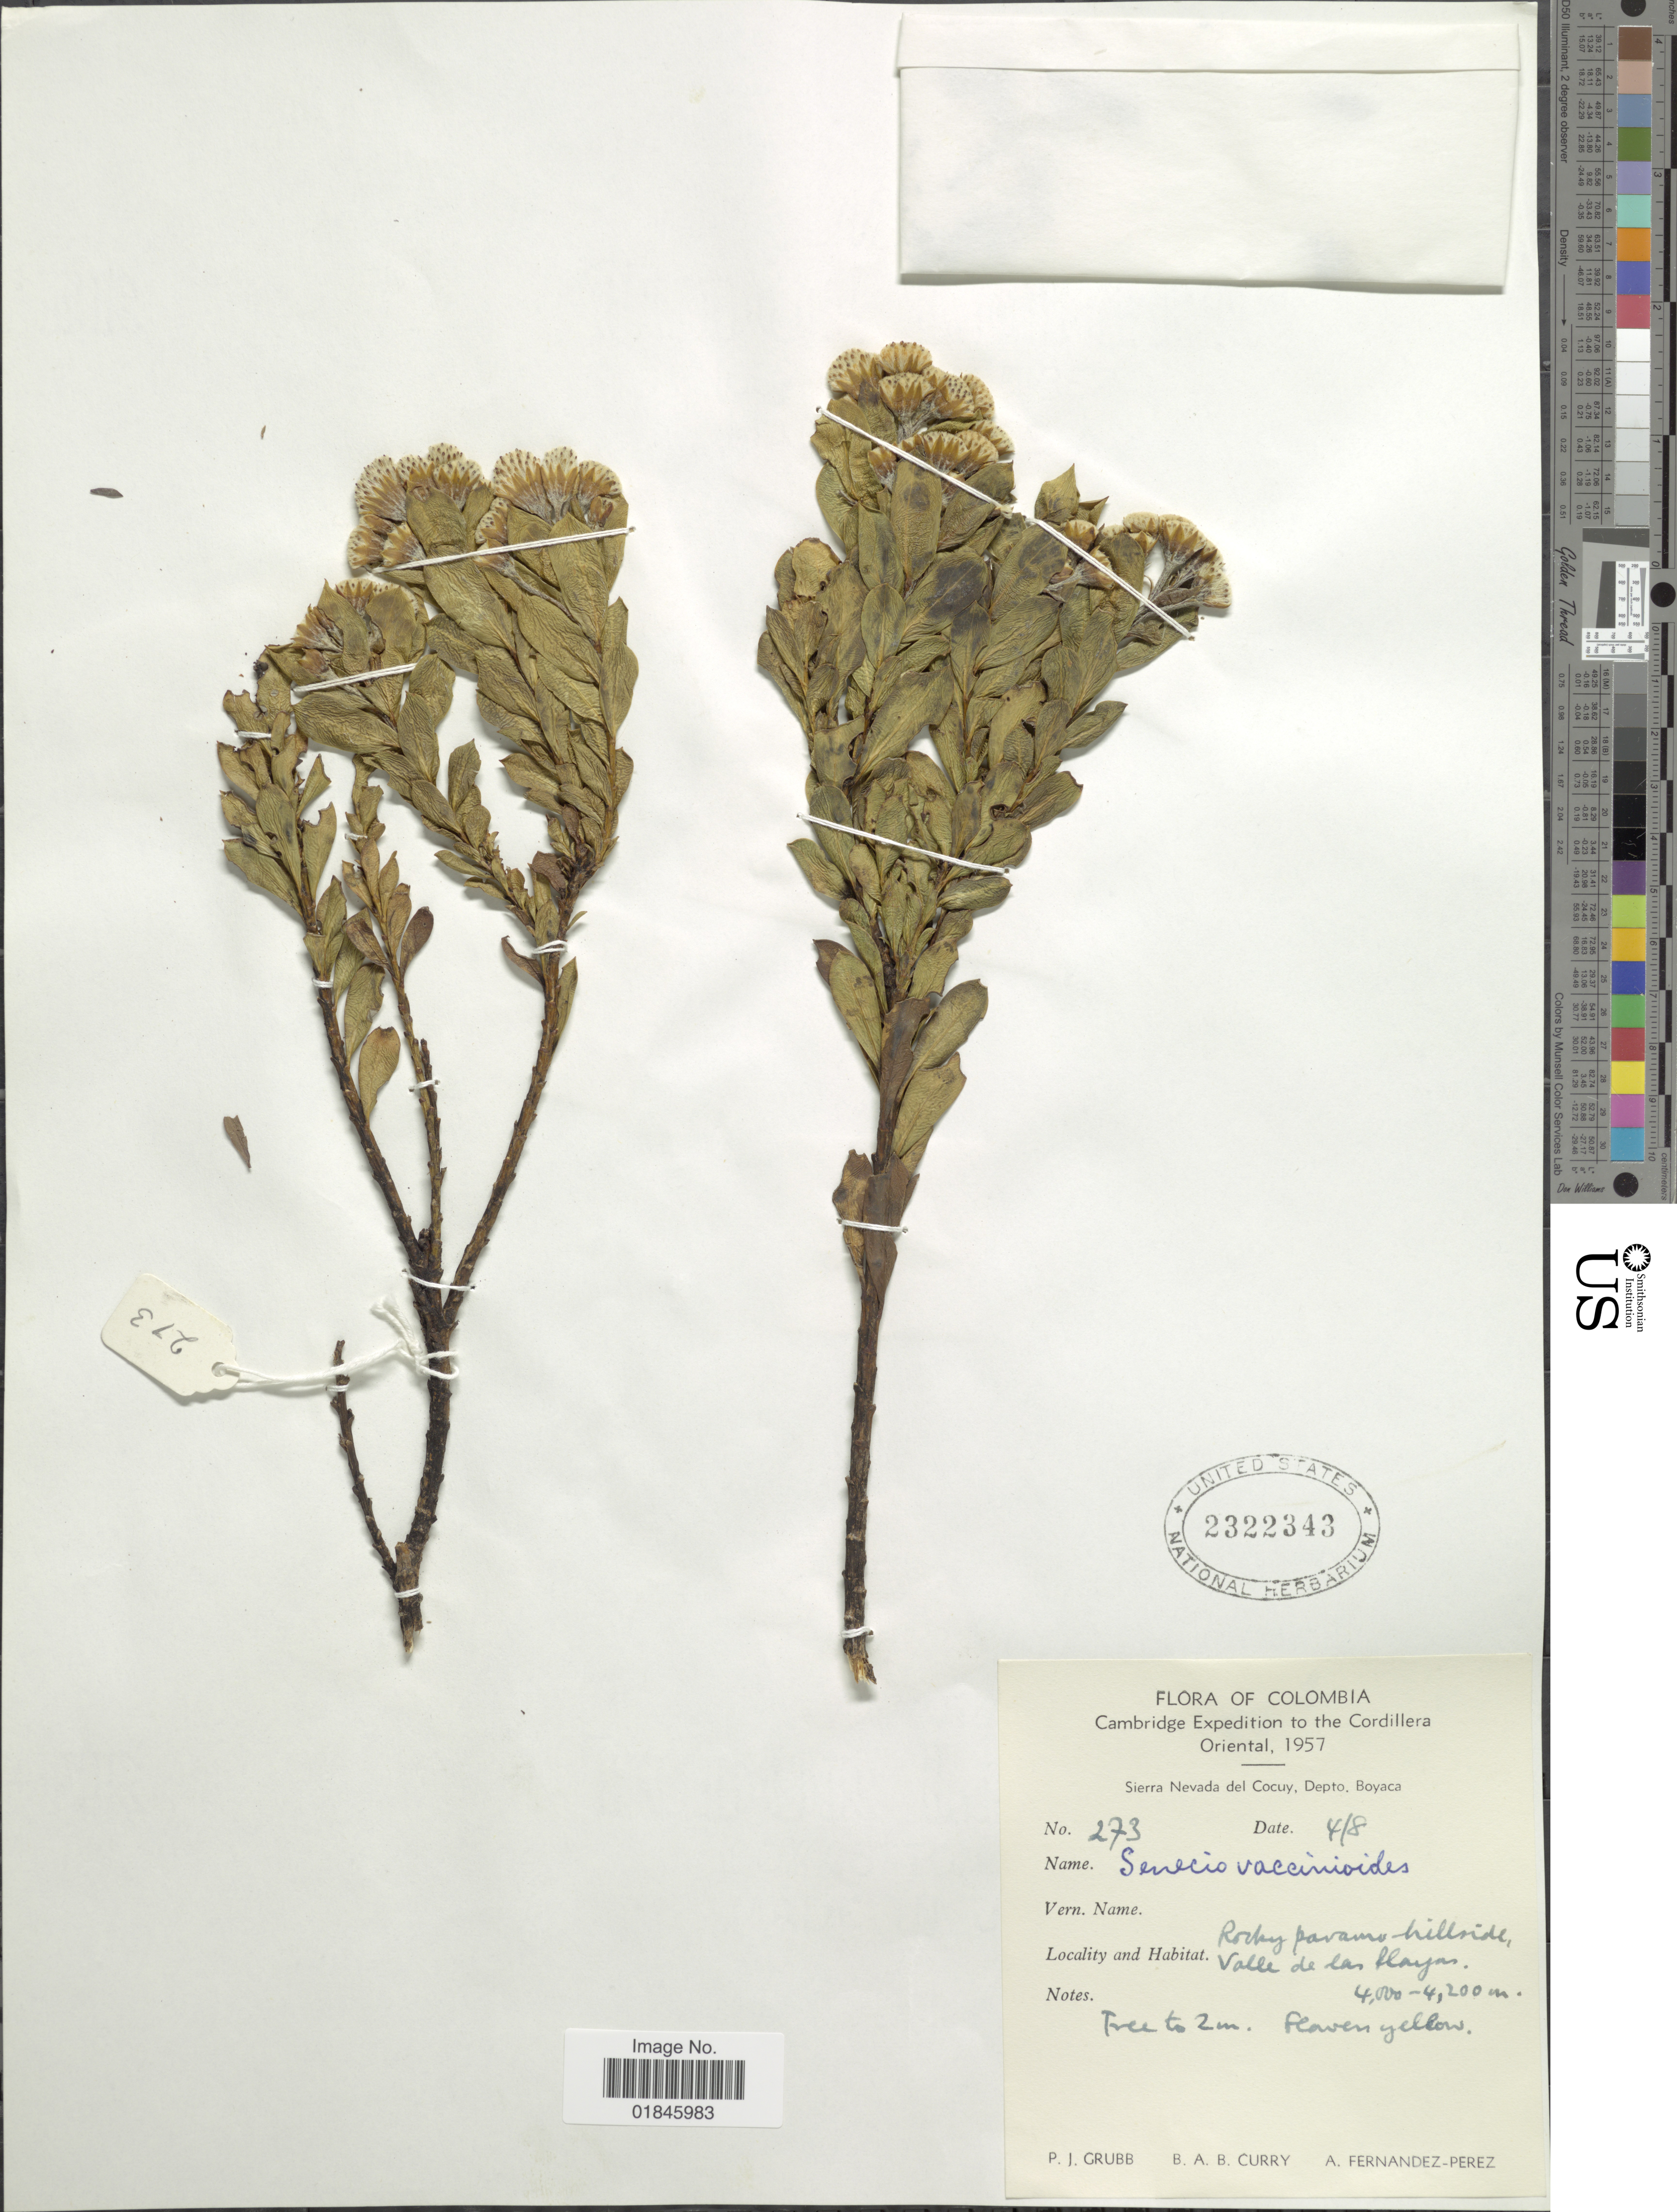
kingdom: Plantae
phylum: Tracheophyta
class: Magnoliopsida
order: Asterales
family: Asteraceae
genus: Pentacalia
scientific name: Pentacalia vaccinioides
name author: (Kunth) Cuatrec.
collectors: P. J. Grubb, B. Curry & A. Fernández-Pérez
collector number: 273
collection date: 1957-08-04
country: Colombia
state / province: Boyacá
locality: Cordillera Oriental. Sierra Nevada del Cocuy, Depto. Boyaca. Rocky paramo-hillside, Valle de las Playas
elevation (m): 4000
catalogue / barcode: US 2322343